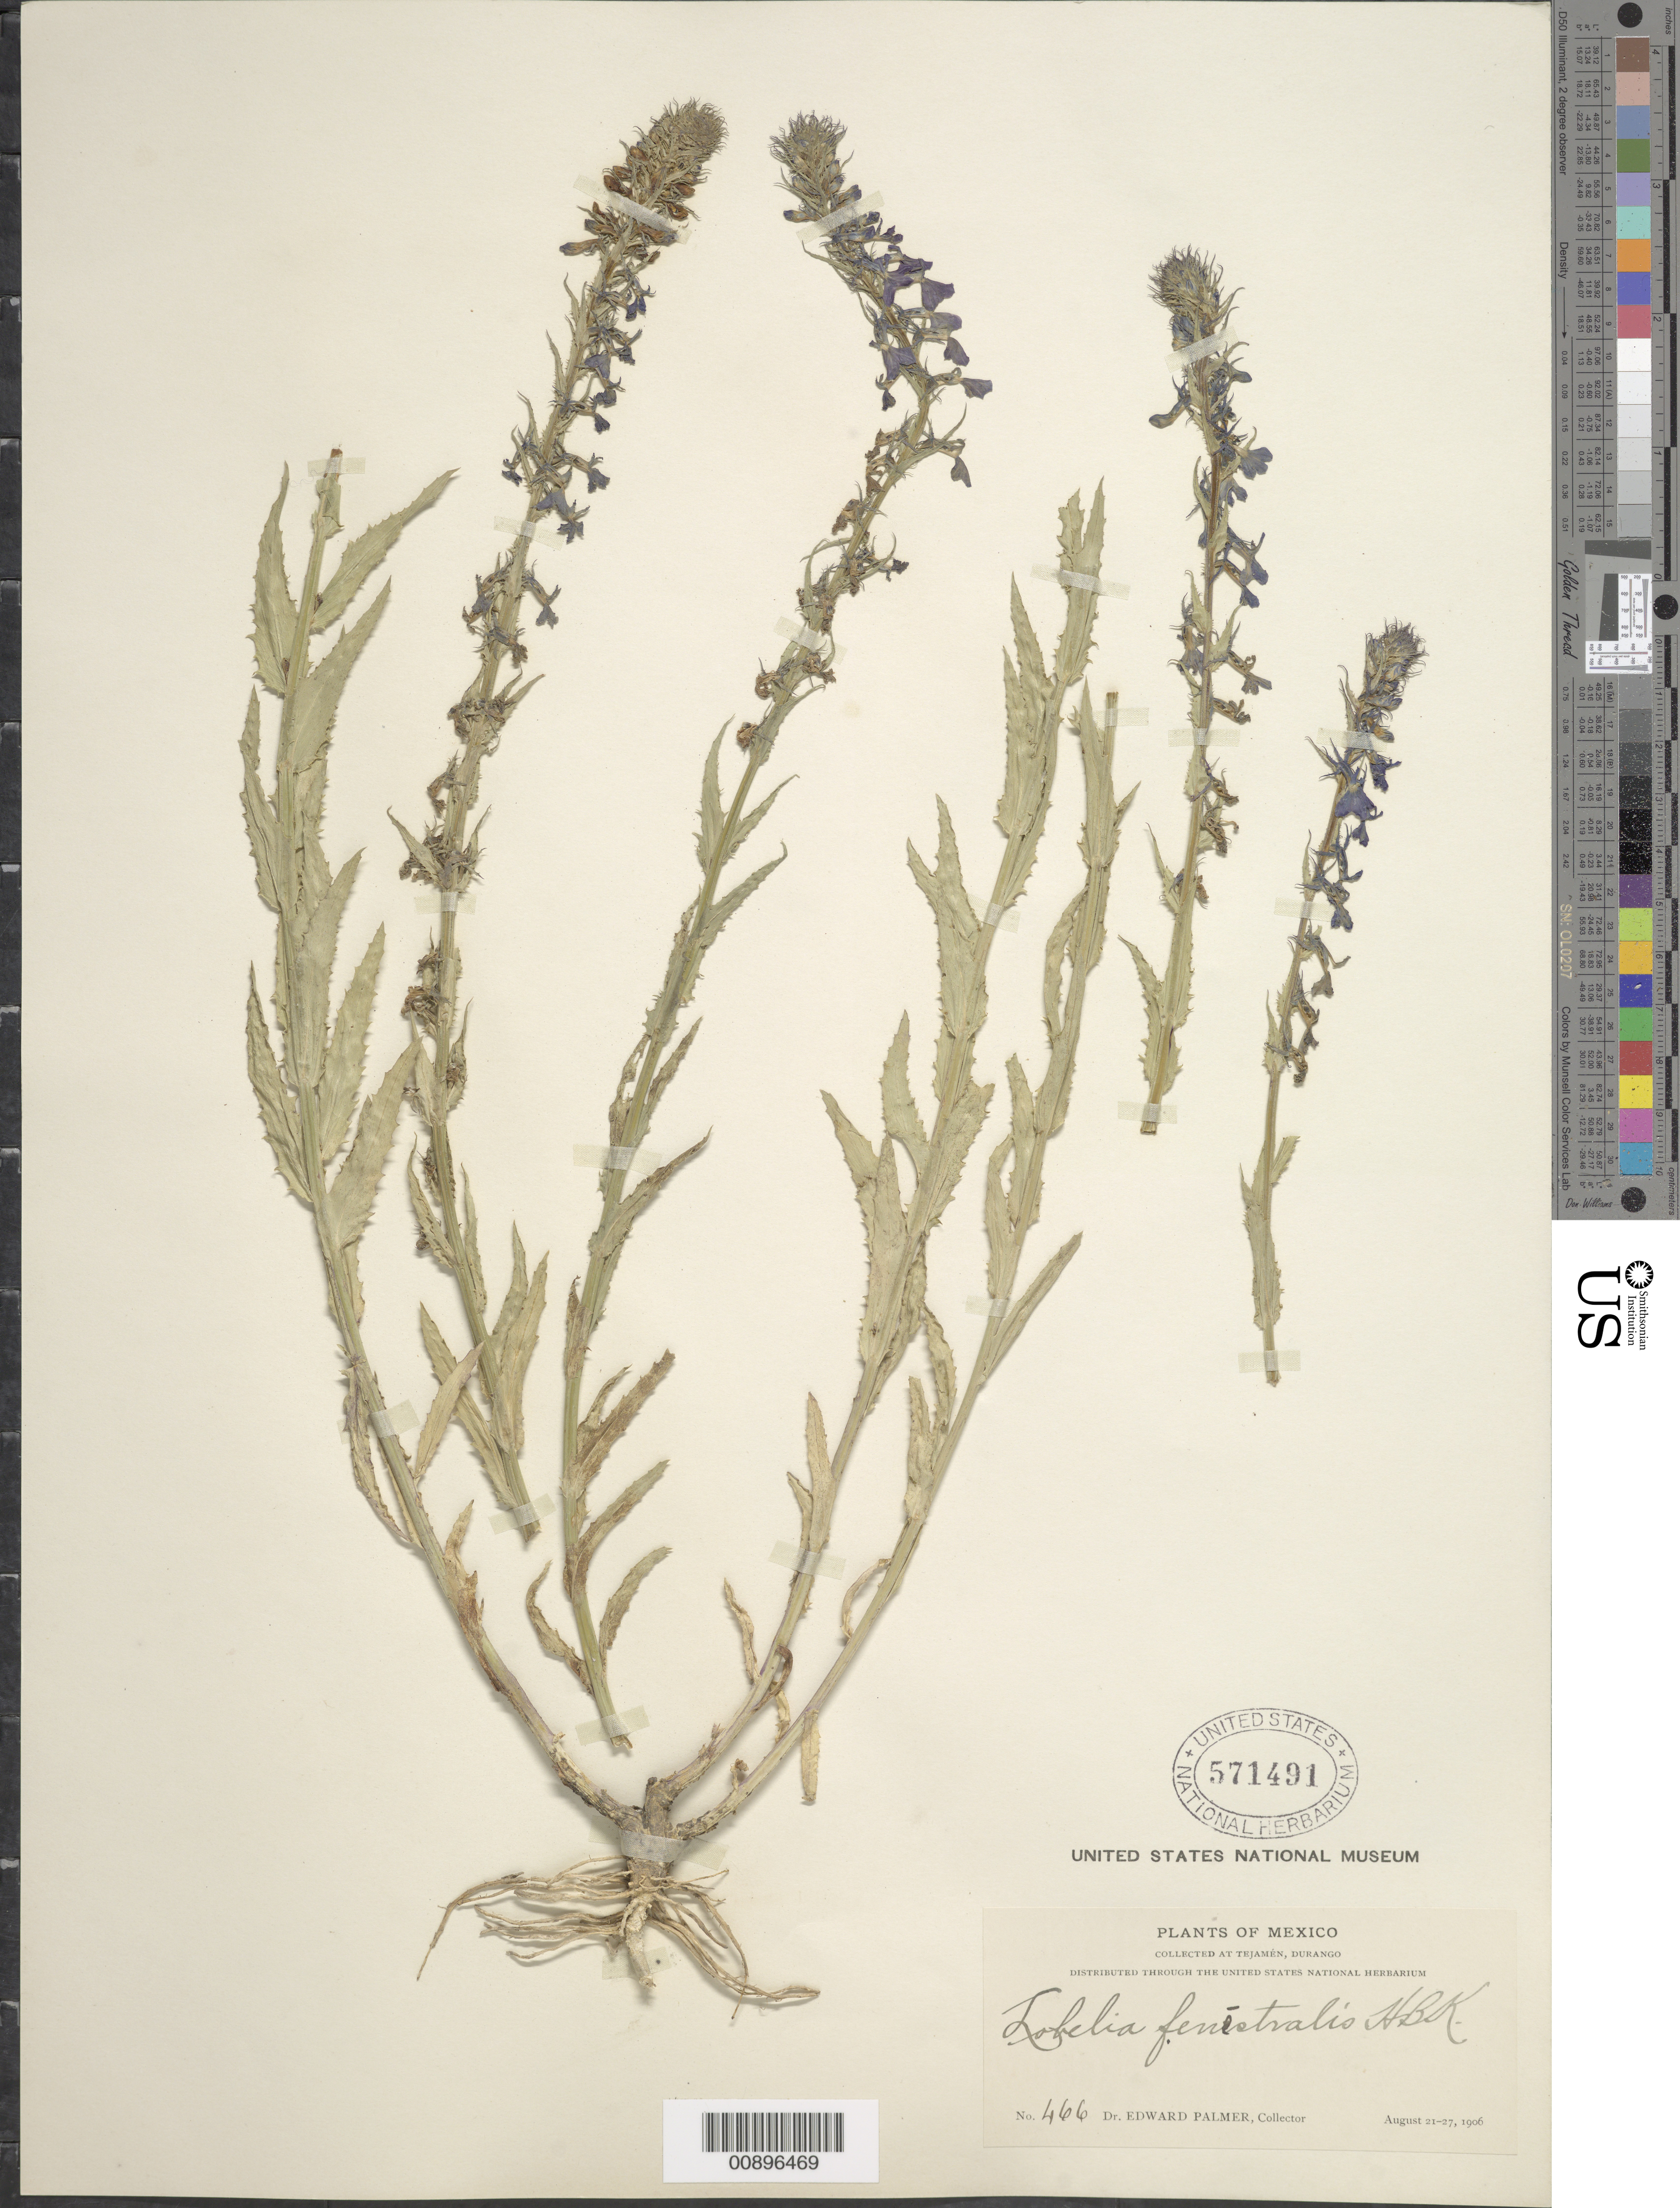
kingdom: Plantae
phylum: Tracheophyta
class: Magnoliopsida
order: Asterales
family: Campanulaceae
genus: Lobelia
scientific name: Lobelia fenestralis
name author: Cav.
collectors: E. Palmer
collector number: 466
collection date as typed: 21 Aug 1906 to 27 Aug 1906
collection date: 1906-08-21/1906-08-27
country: Mexico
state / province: Durango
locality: Tejamén, Durango.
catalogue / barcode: US 571491